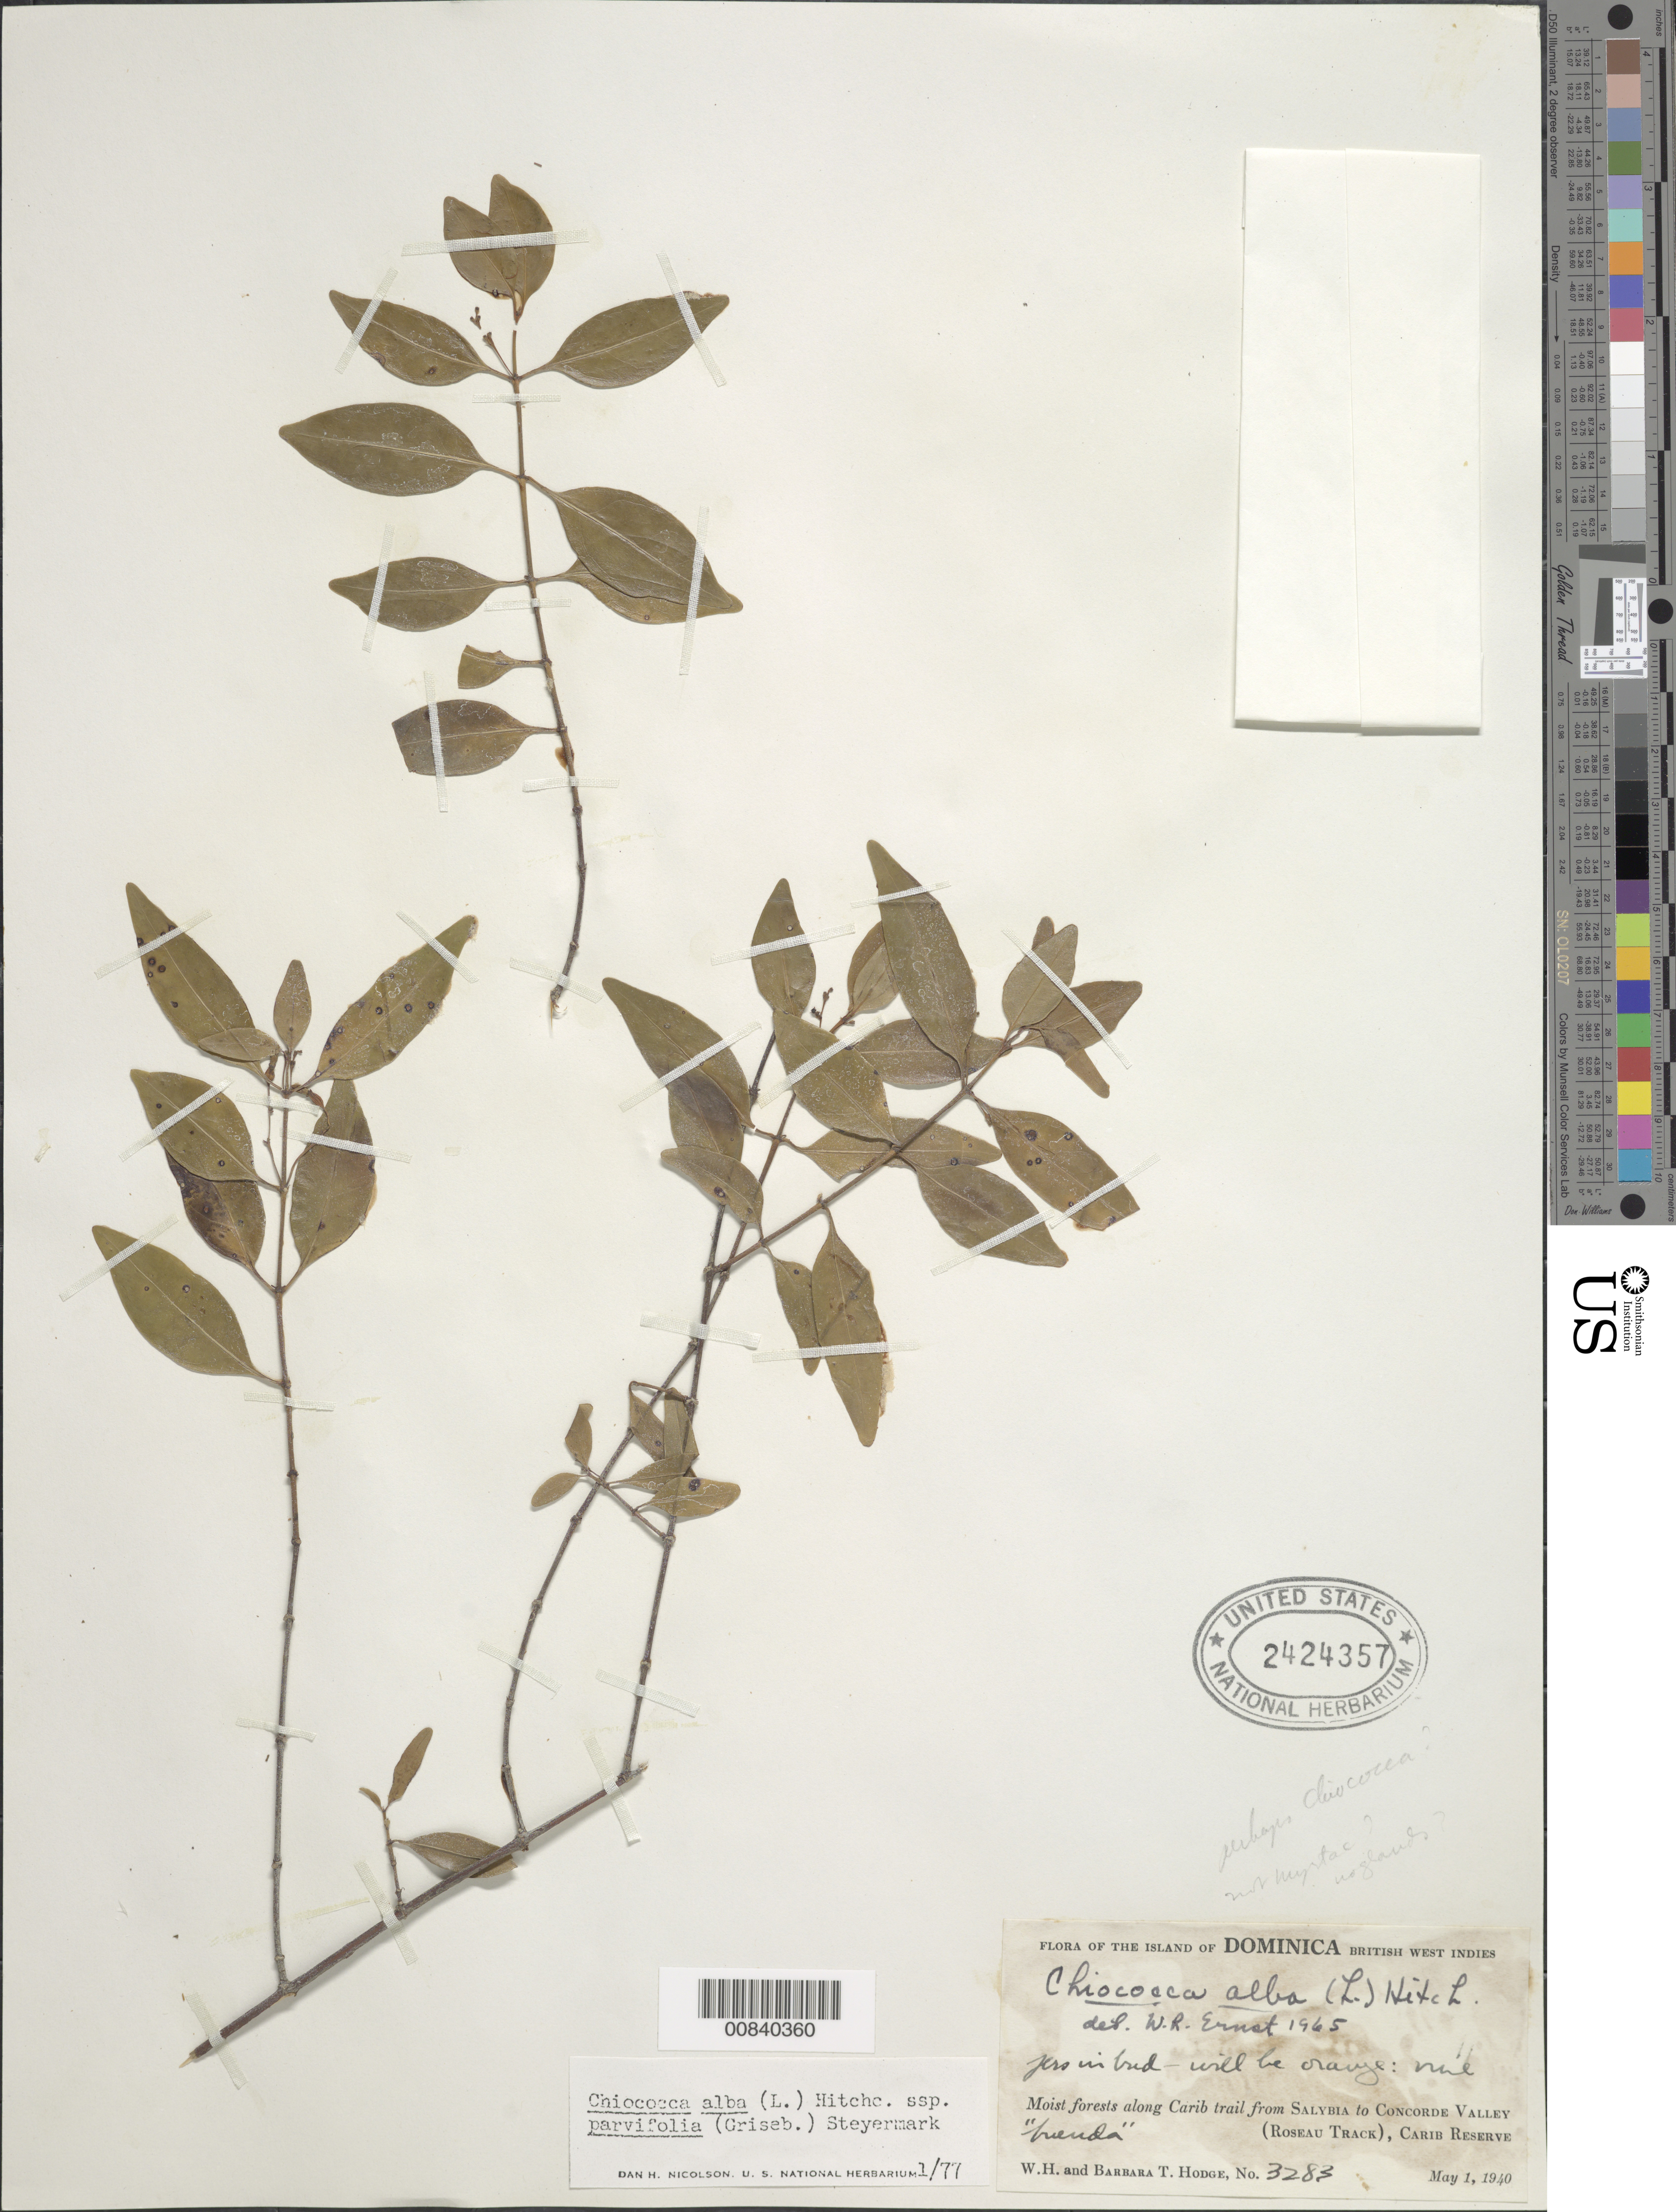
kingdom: Plantae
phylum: Tracheophyta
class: Magnoliopsida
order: Gentianales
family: Rubiaceae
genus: Chiococca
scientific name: Chiococca alba subsp. alba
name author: (L.) Hitchc.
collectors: W. Hodge & B. Hodge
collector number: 3283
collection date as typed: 01 May 1940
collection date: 1940-05-01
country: Dominica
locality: Along Carib trail from Salybia to Concorde Valley; (Roseau Track), Carib Reserve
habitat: Moist forests along trail on reserve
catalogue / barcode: US 2424357